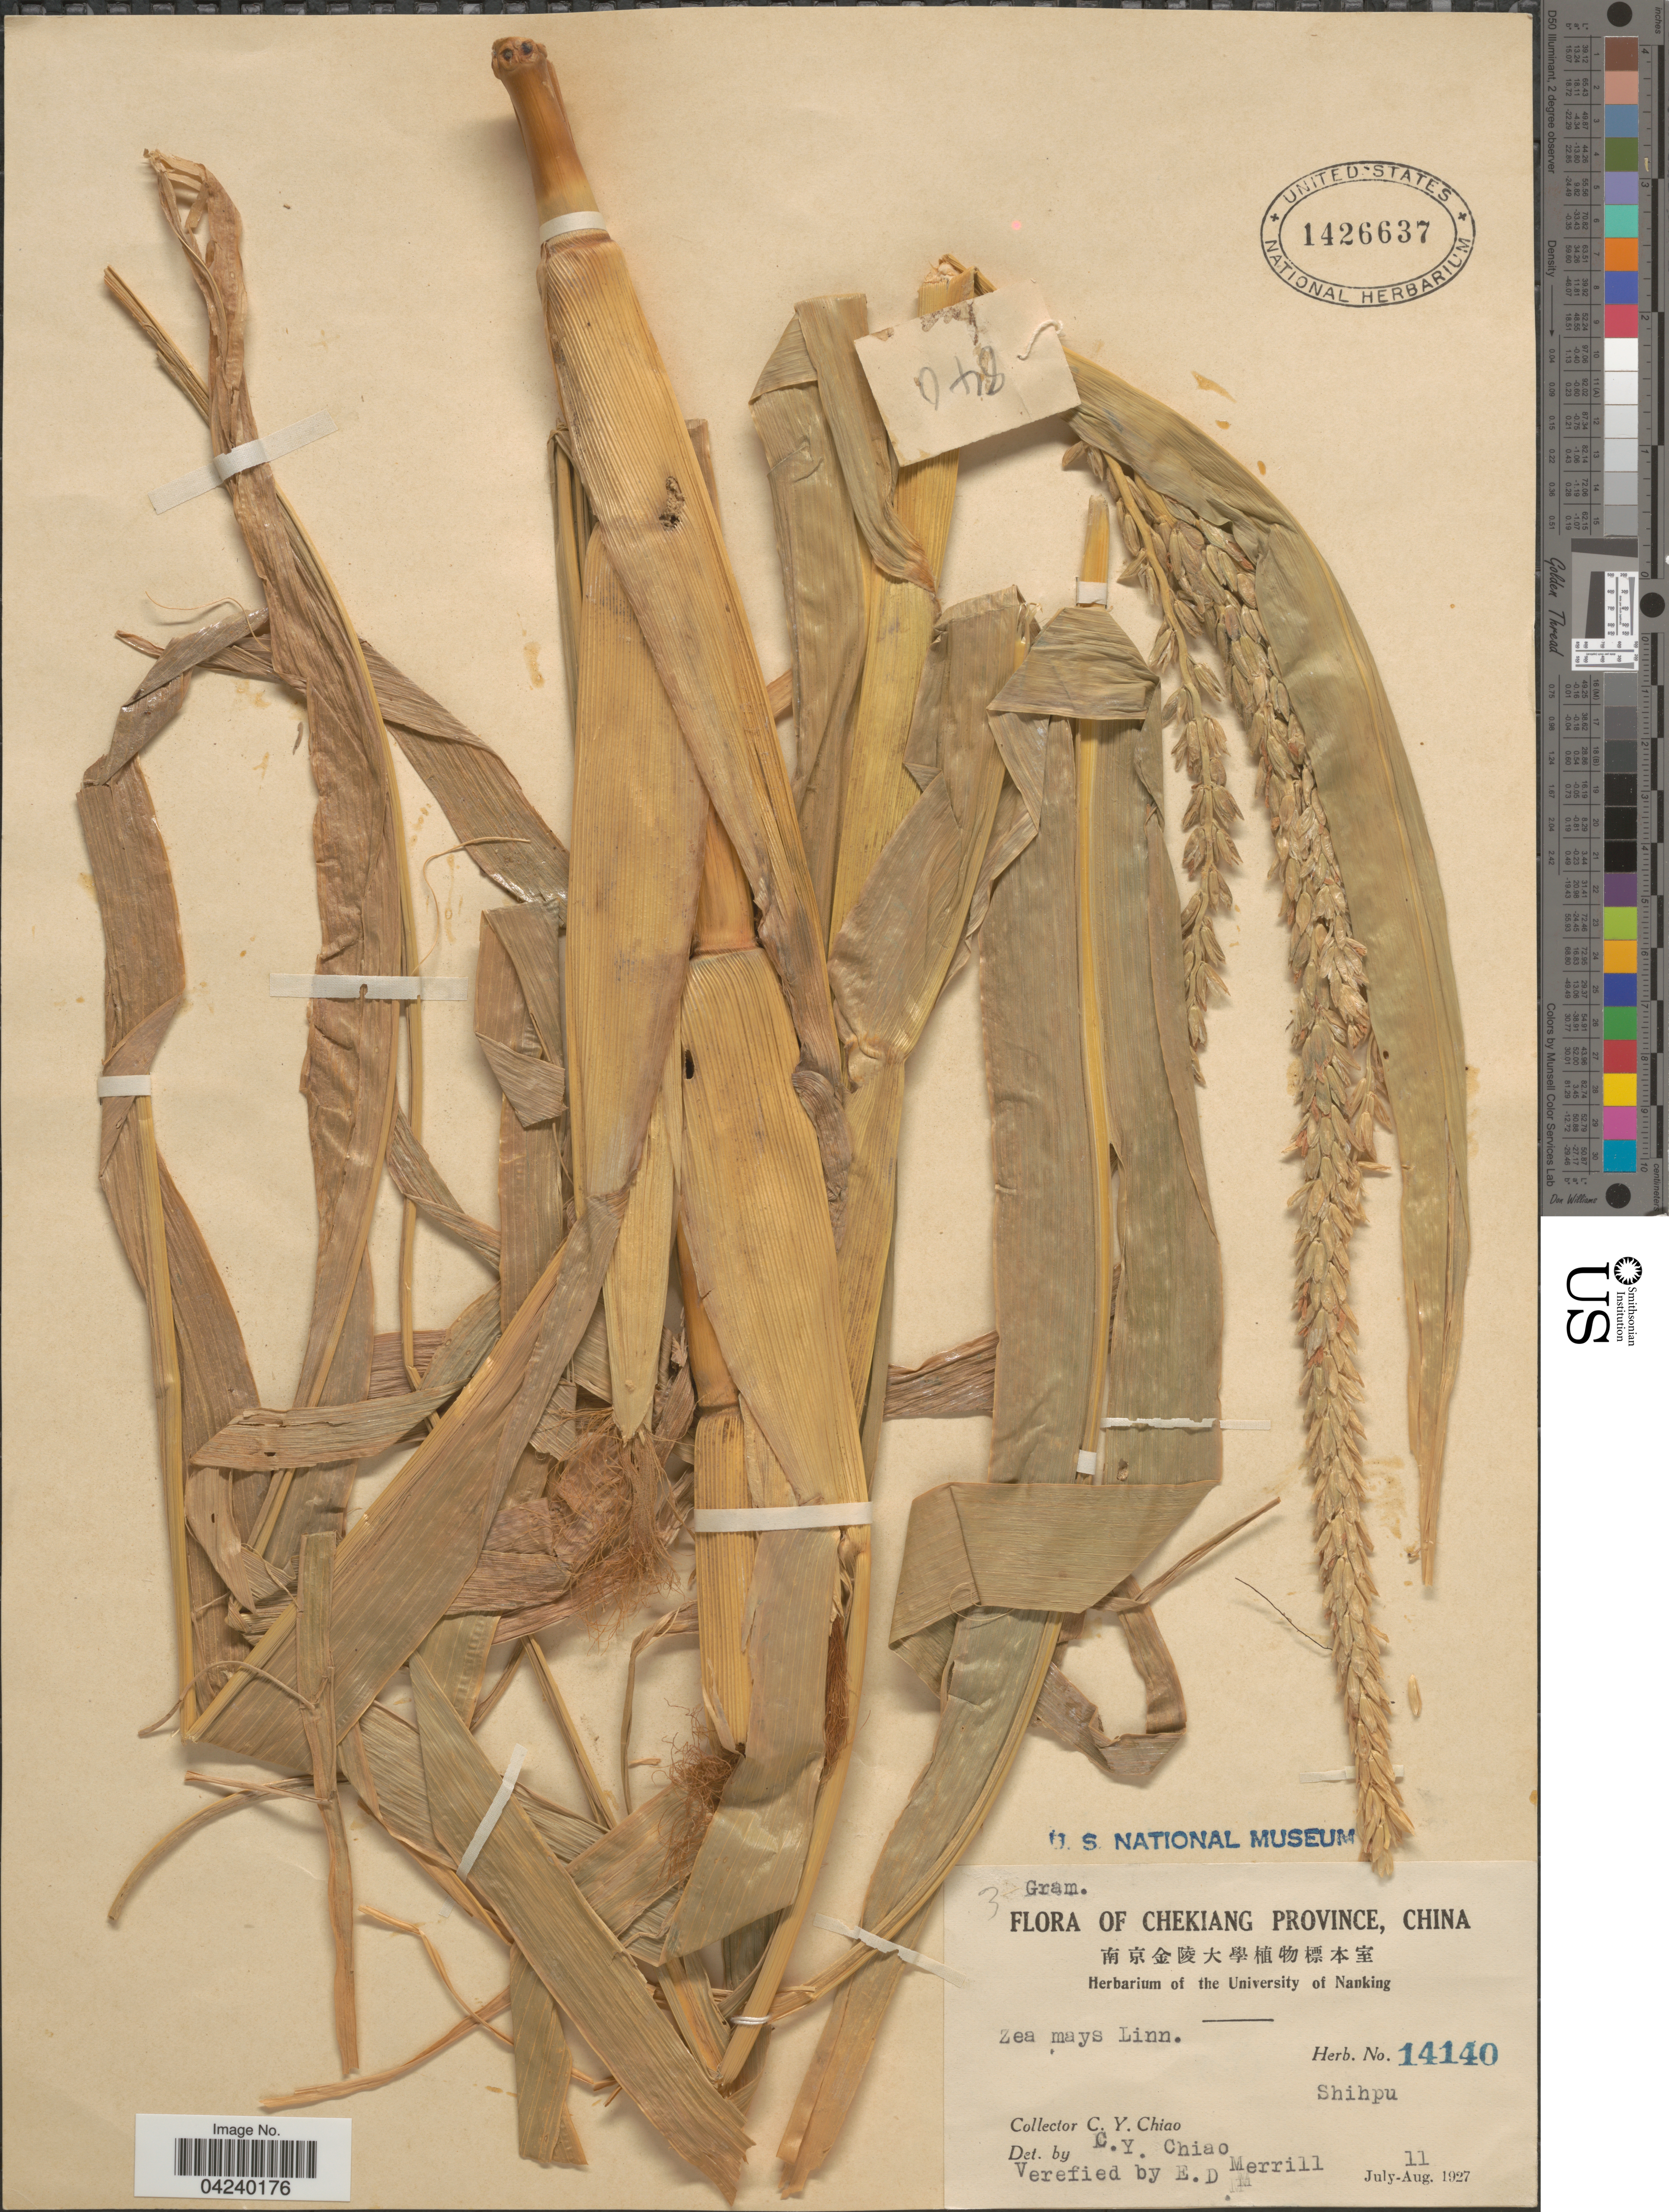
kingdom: Plantae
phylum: Tracheophyta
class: Liliopsida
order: Poales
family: Poaceae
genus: Zea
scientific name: Zea mays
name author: L.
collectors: C. Y. Chiao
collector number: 14140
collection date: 1927-07-11/1927-08-11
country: China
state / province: Zhejiang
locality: Chekiang Province. Shihpu.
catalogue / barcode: US 1426637